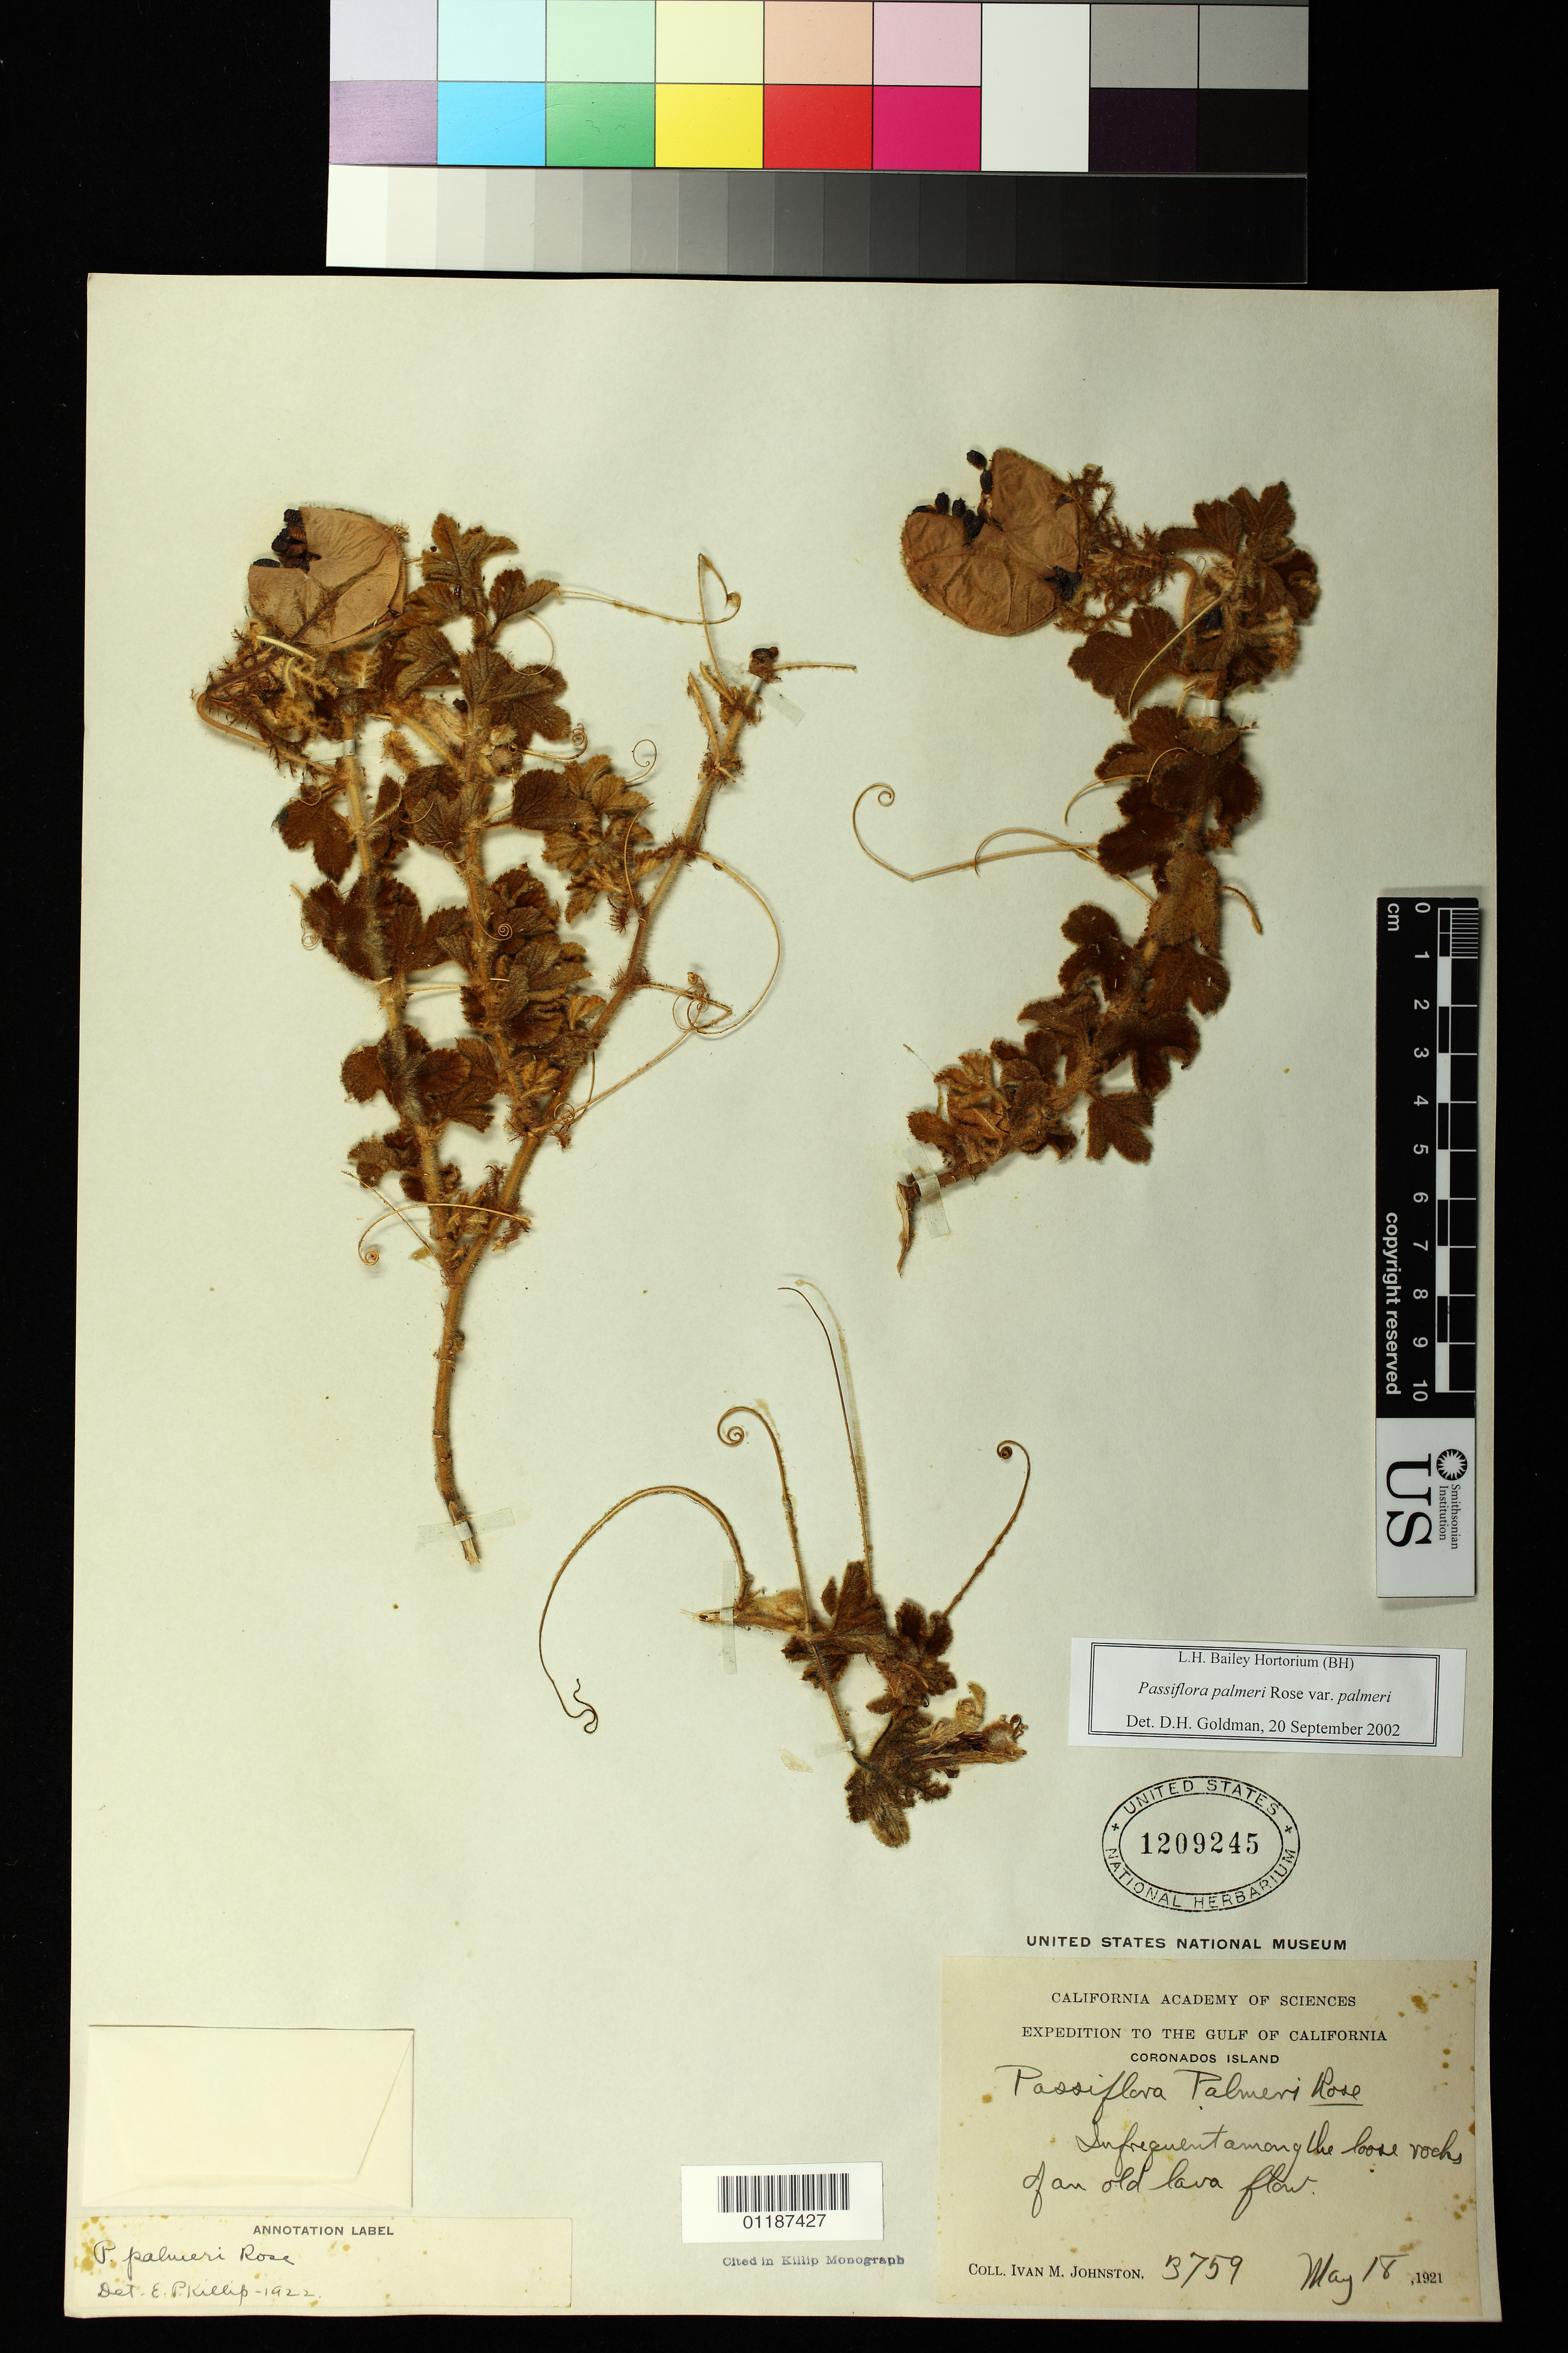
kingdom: Plantae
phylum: Tracheophyta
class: Magnoliopsida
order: Malpighiales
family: Passifloraceae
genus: Passiflora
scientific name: Passiflora palmeri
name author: Rose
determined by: Killip, Ellsworth P.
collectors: I.M. Johnston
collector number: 3759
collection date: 1921-05-18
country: Mexico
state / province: Baja California Sur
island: Coranado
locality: Coronado Islands: Infrequent among the loose rocks of an old lava flow.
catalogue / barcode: US 1209245